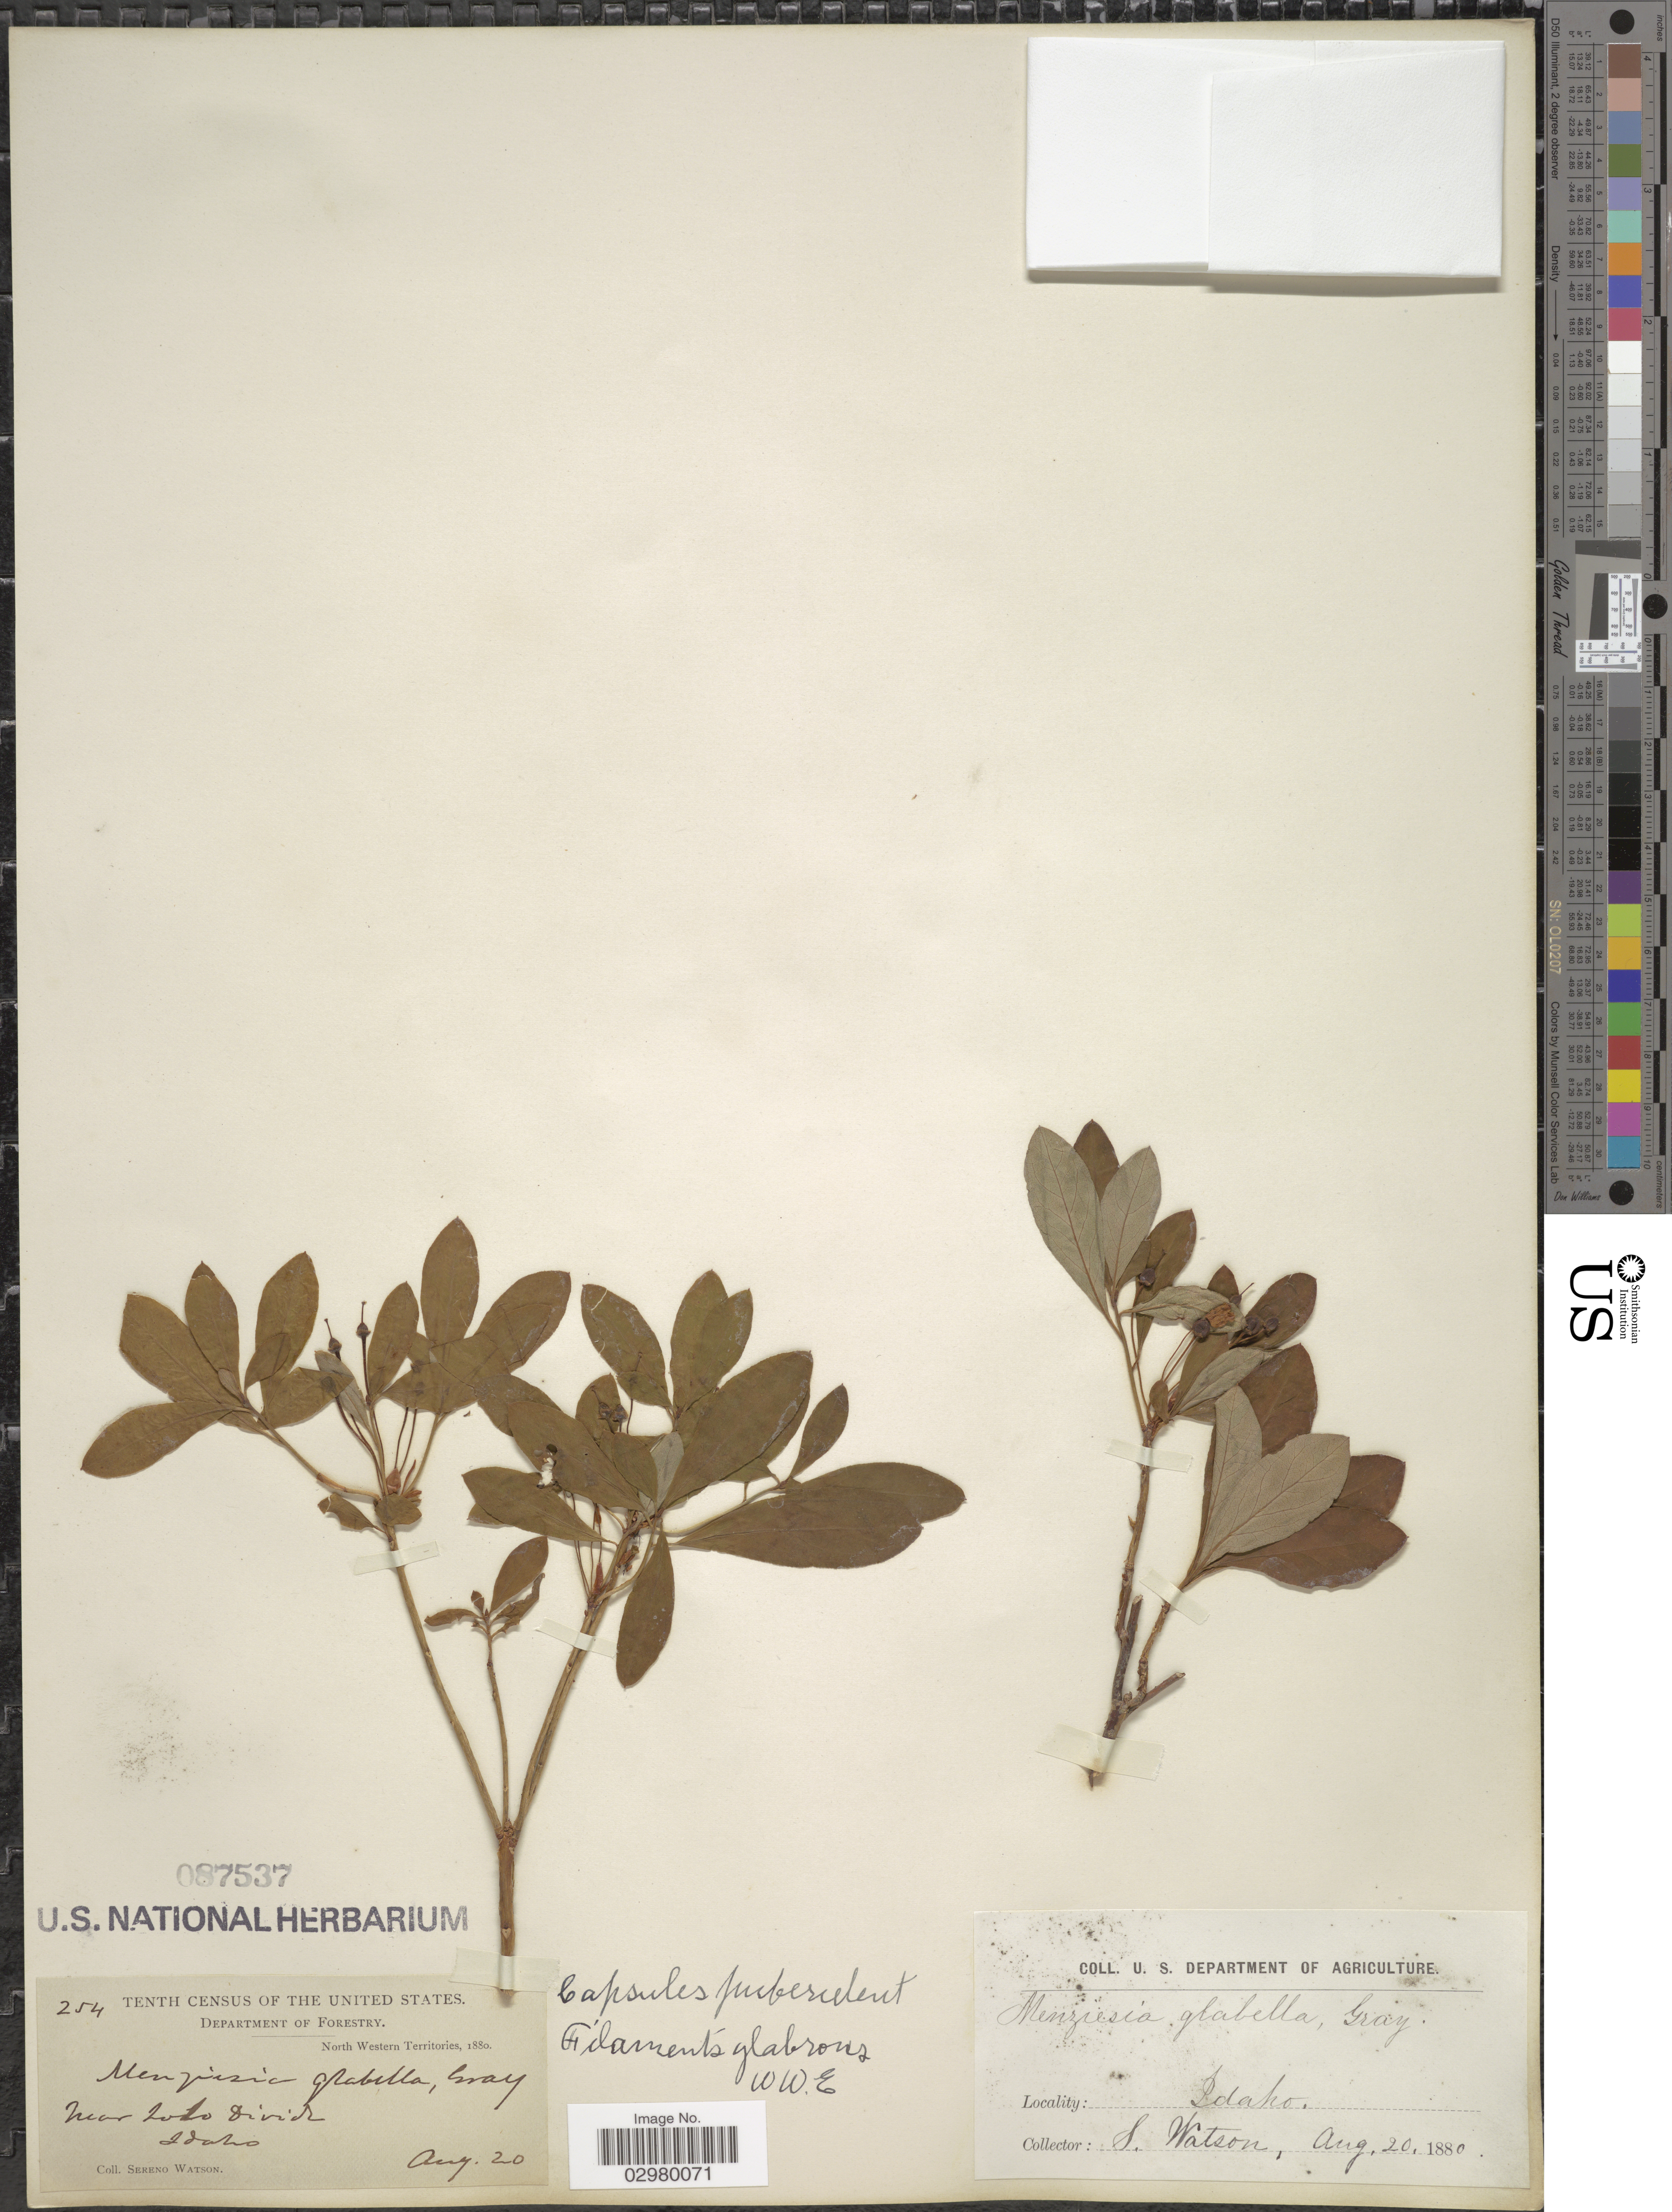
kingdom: Plantae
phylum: Tracheophyta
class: Magnoliopsida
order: Ericales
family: Ericaceae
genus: Menziesia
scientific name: Menziesia ferruginea subsp. glabella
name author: (A. Gray) Calder & Roy L. Taylor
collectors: S. Watson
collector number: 254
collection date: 1880-08-20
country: United States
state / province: Idaho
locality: Department of Forestry. North Western Territories, near Lolo Divide.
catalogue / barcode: US 87537